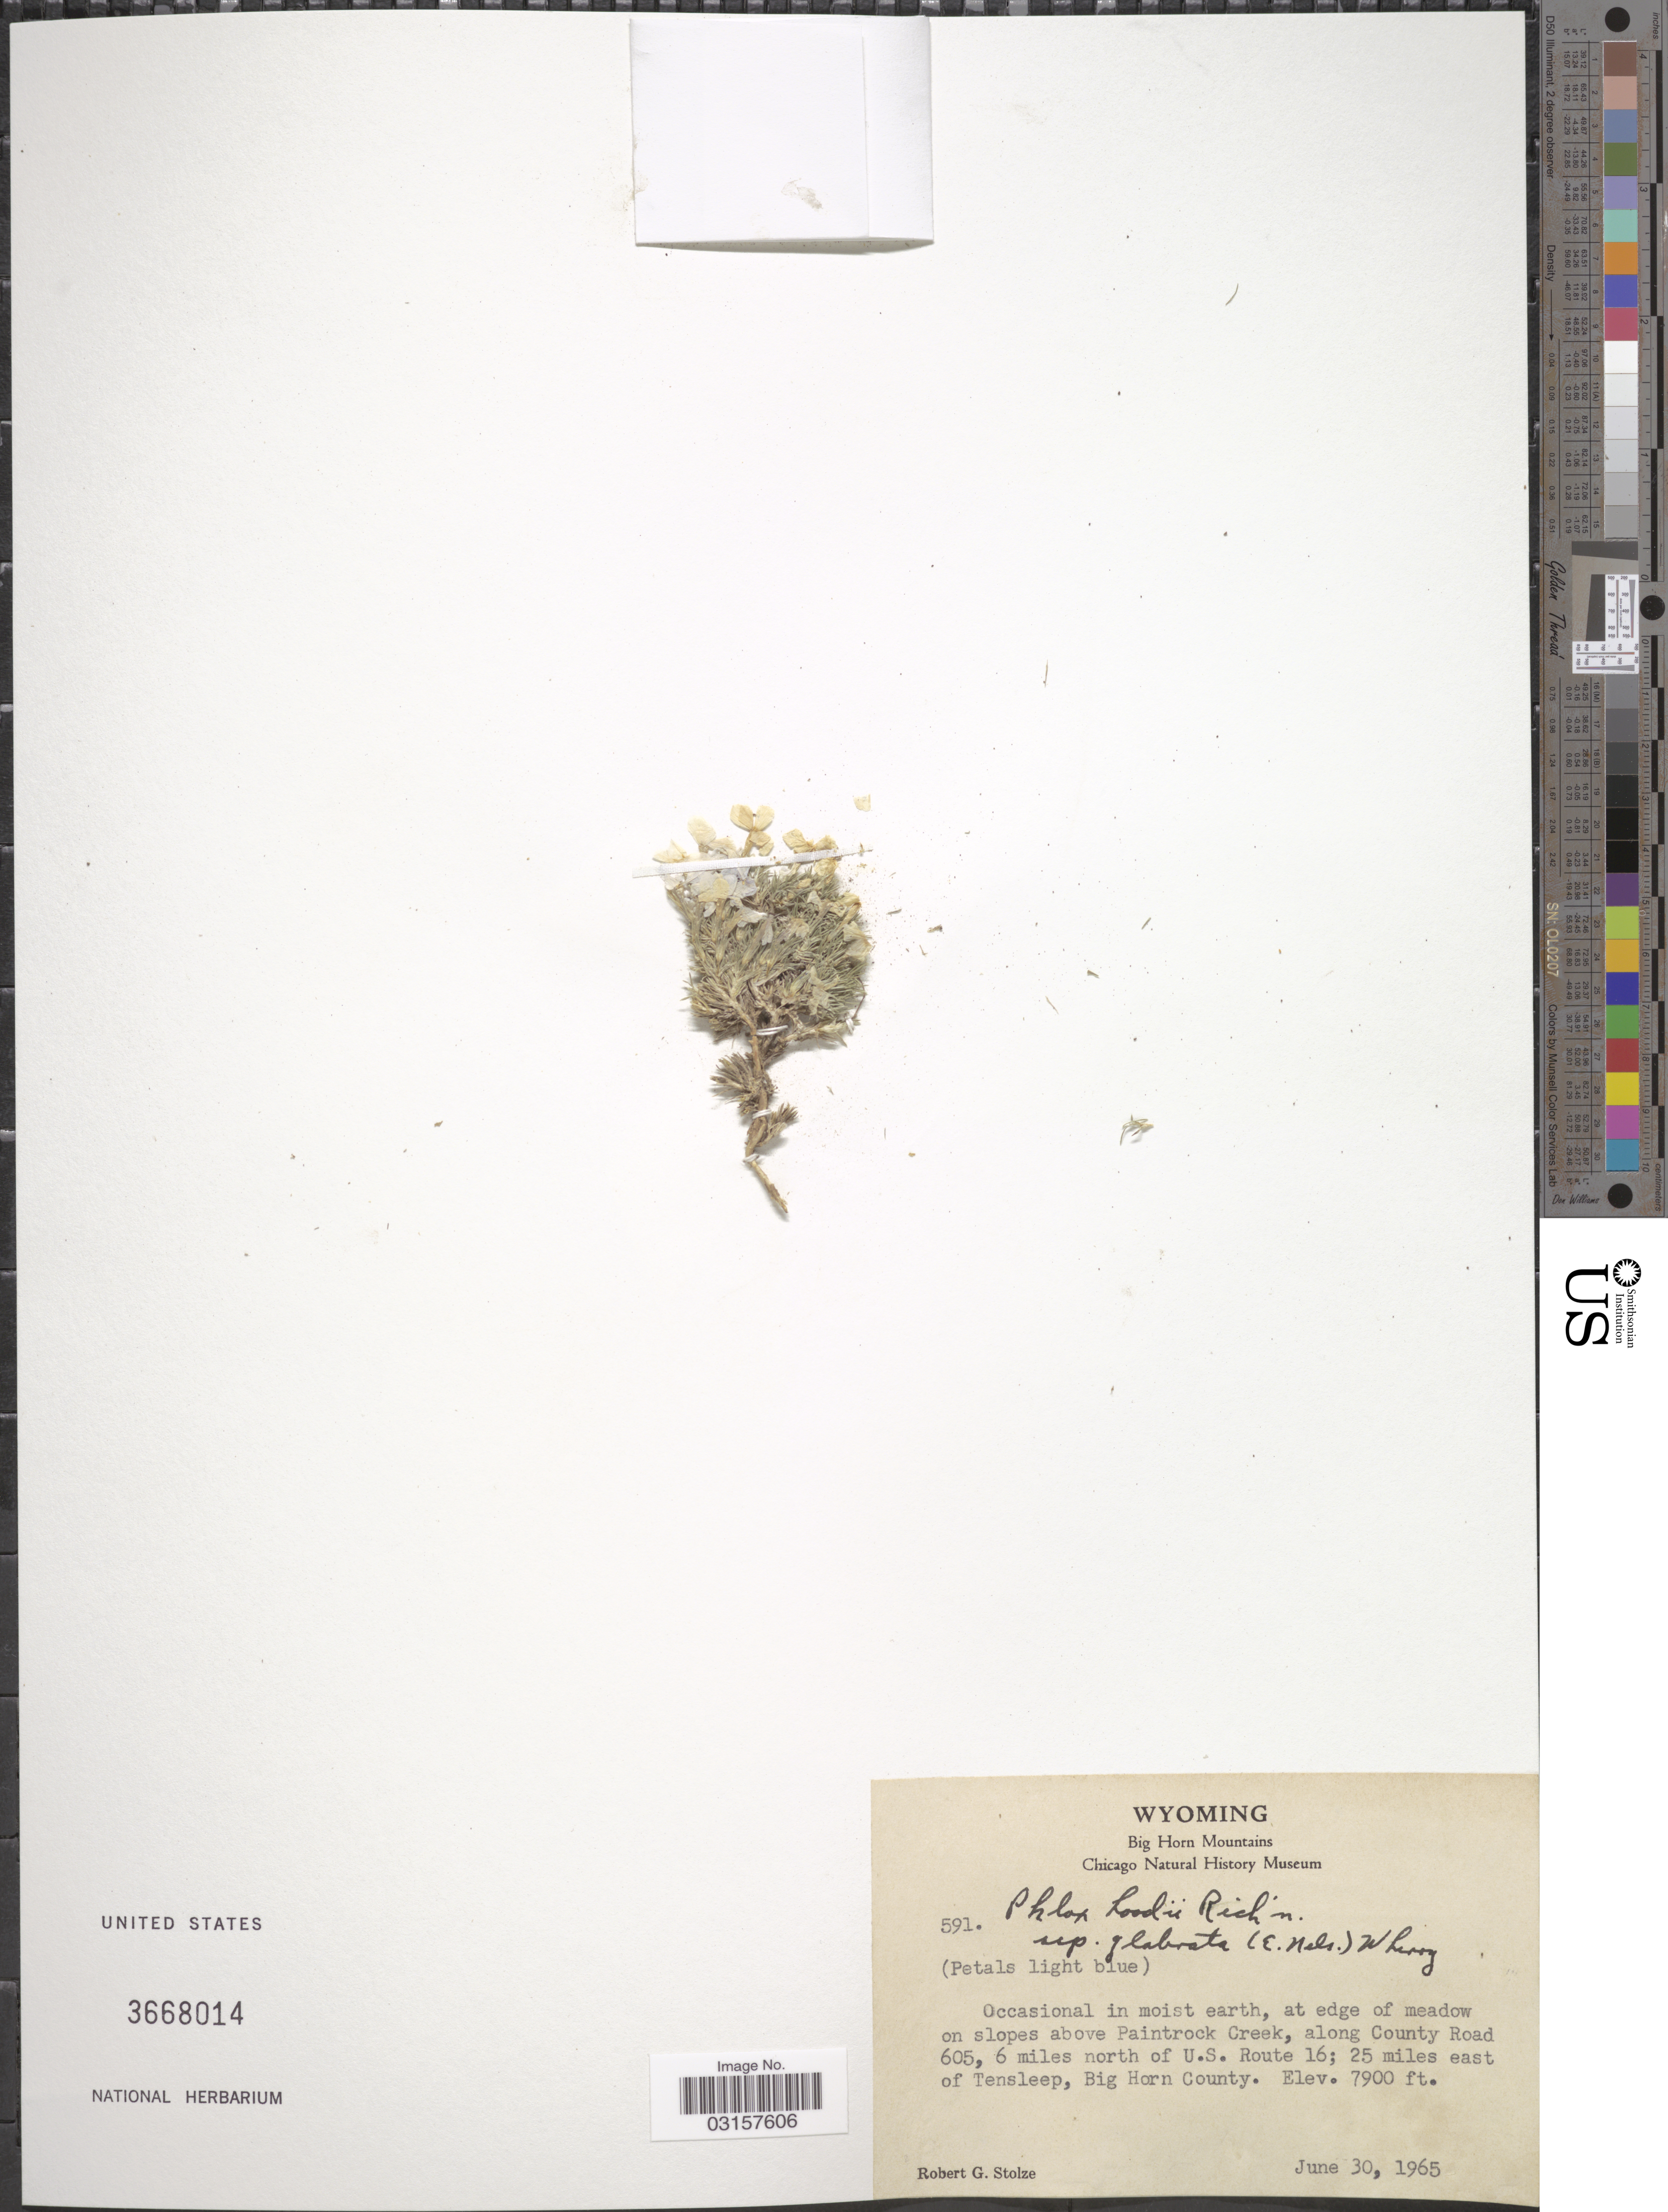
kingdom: Plantae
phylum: Tracheophyta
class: Magnoliopsida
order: Ericales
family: Polemoniaceae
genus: Phlox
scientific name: Phlox hoodii subsp. hoodii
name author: Richardson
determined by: Mayfield, M. H.; Ferguson, C. J.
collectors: R. G. Stolze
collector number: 591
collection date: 1965-06-30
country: United States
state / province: Wyoming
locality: Big Horn Mountains, at edge of meadow on slopes above Paintrock Creek, along County Road 605, 6 miles north of U.S. Route 16; 25 miles east of Tensleep, Big Horn County.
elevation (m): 2408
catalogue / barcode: US 3668014